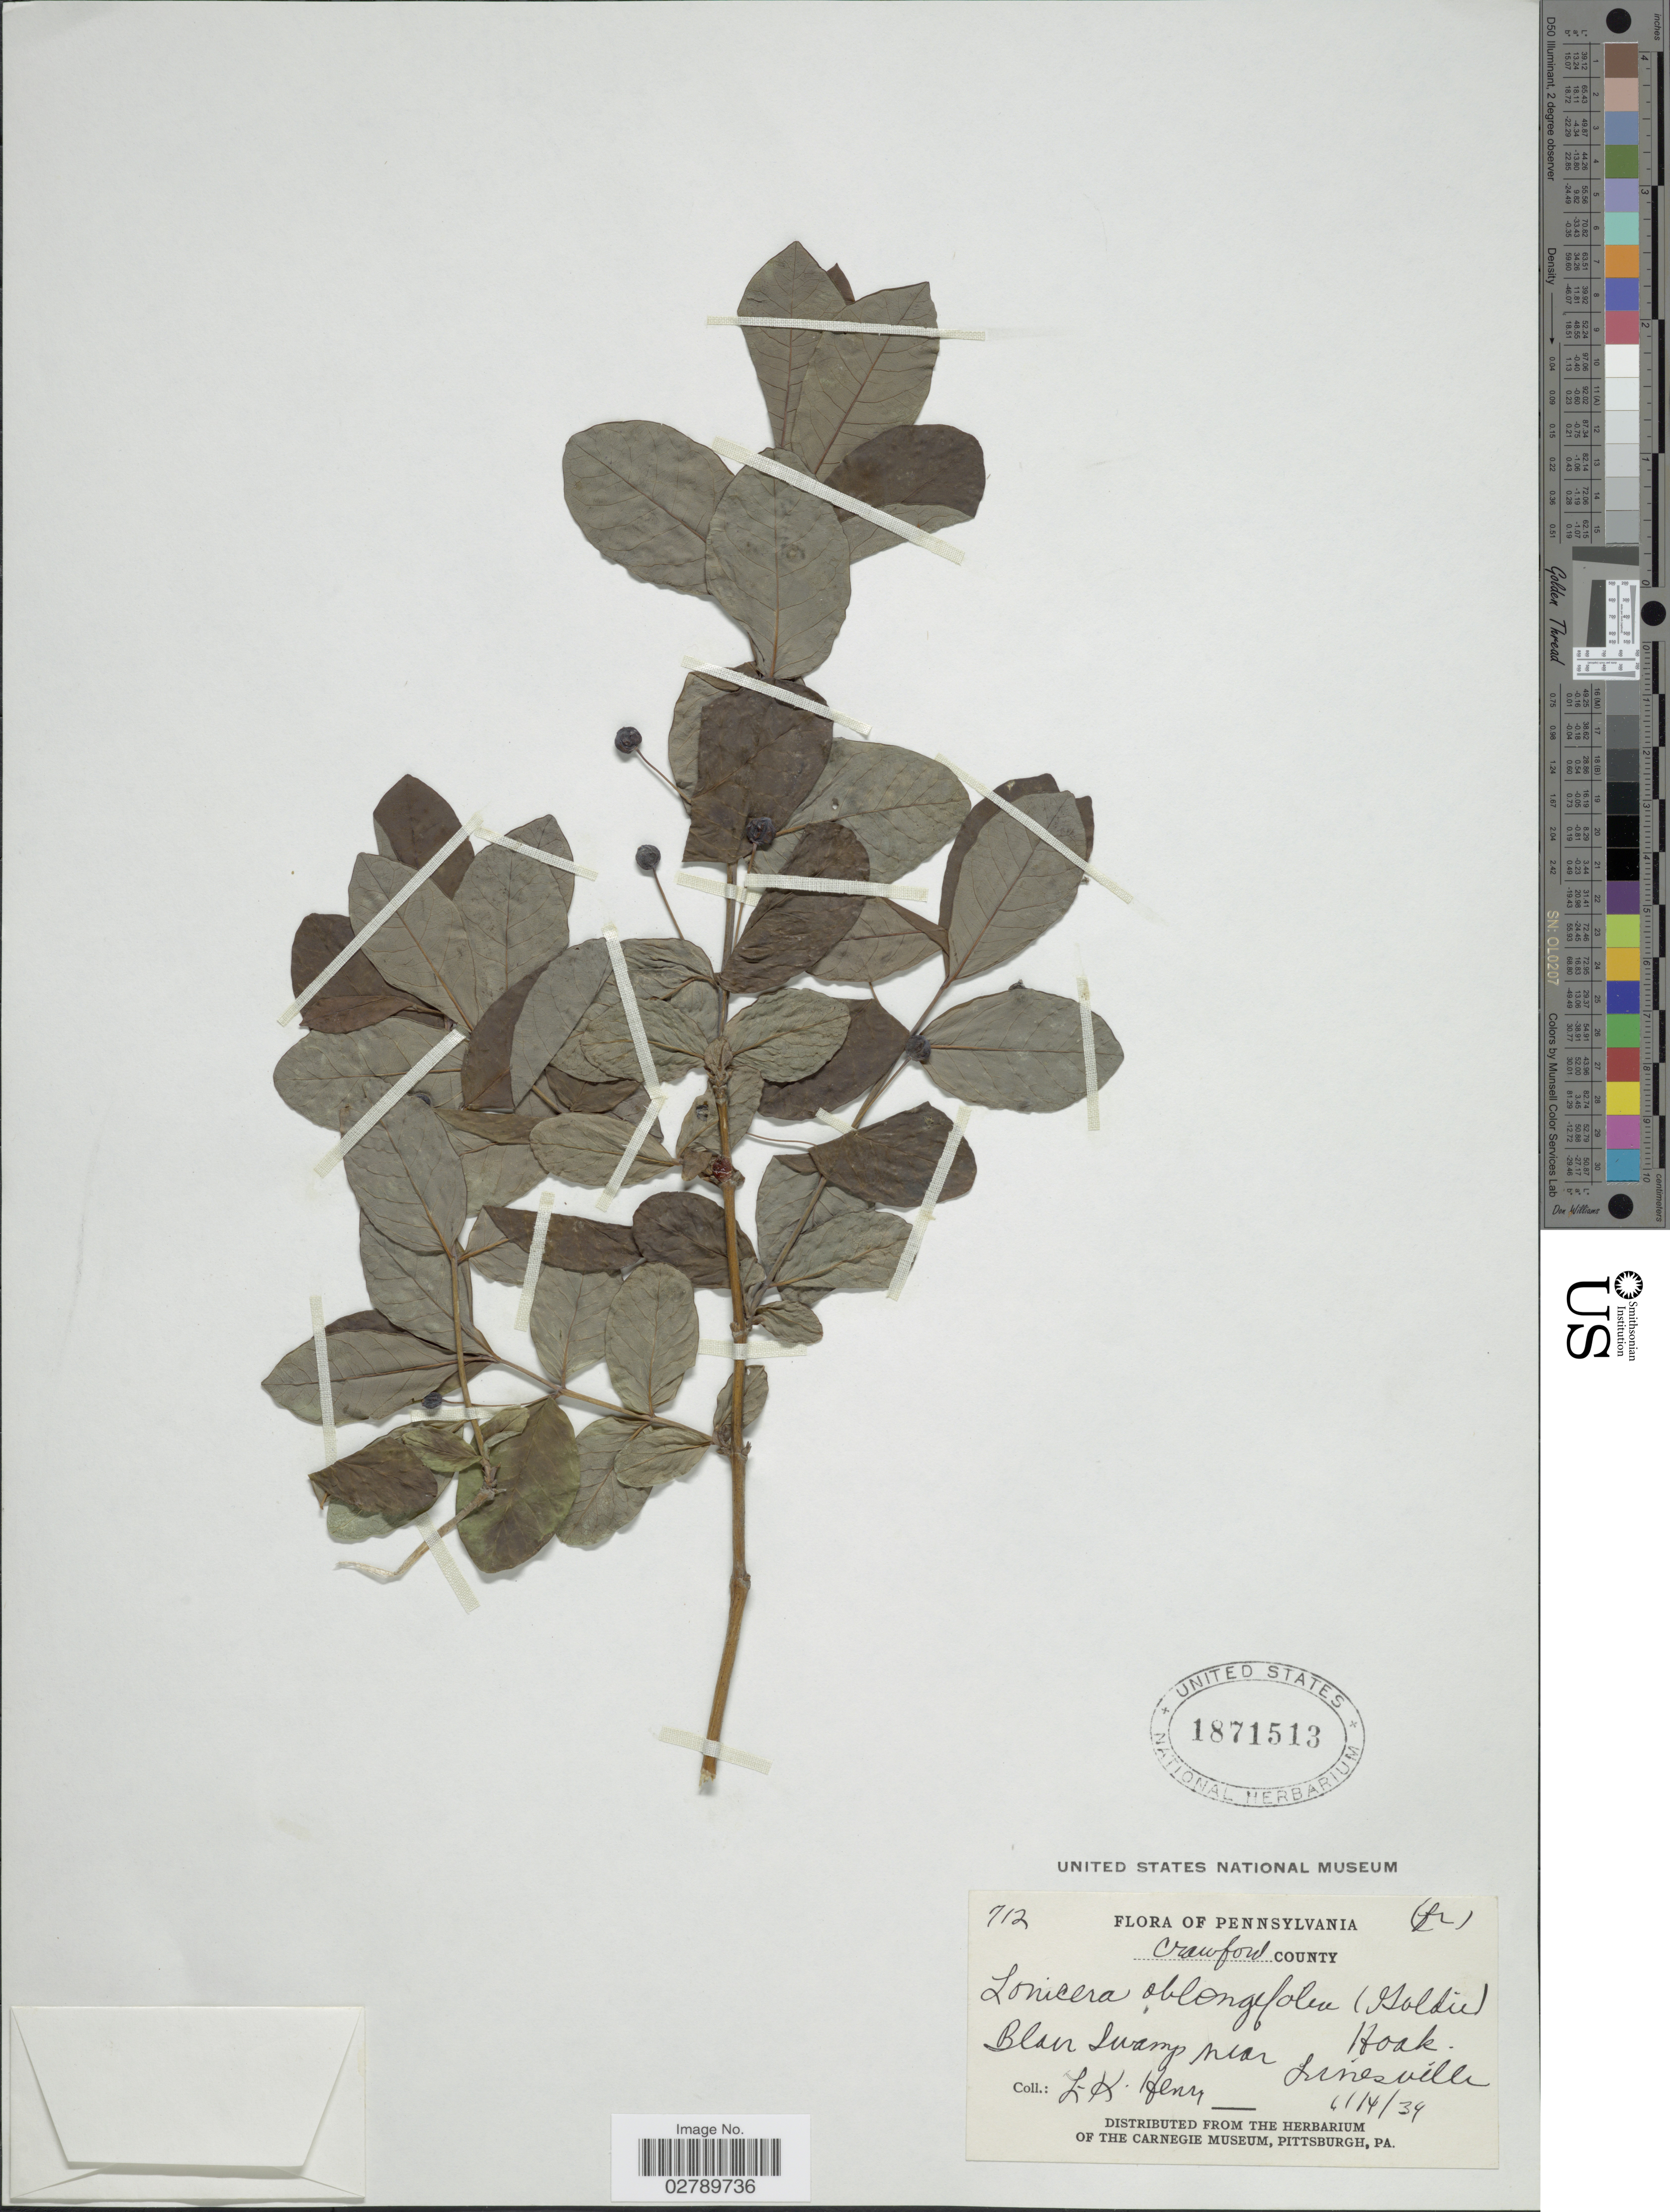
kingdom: Plantae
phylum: Tracheophyta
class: Magnoliopsida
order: Dipsacales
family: Caprifoliaceae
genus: Lonicera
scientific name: Lonicera oblongifolia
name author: Hook.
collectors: L. K. Henry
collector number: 712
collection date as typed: Transcribed d/m/y: 4/11/34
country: United States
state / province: Pennsylvania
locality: Crawford County. Blair Swamp near Linesville.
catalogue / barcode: US 1871513